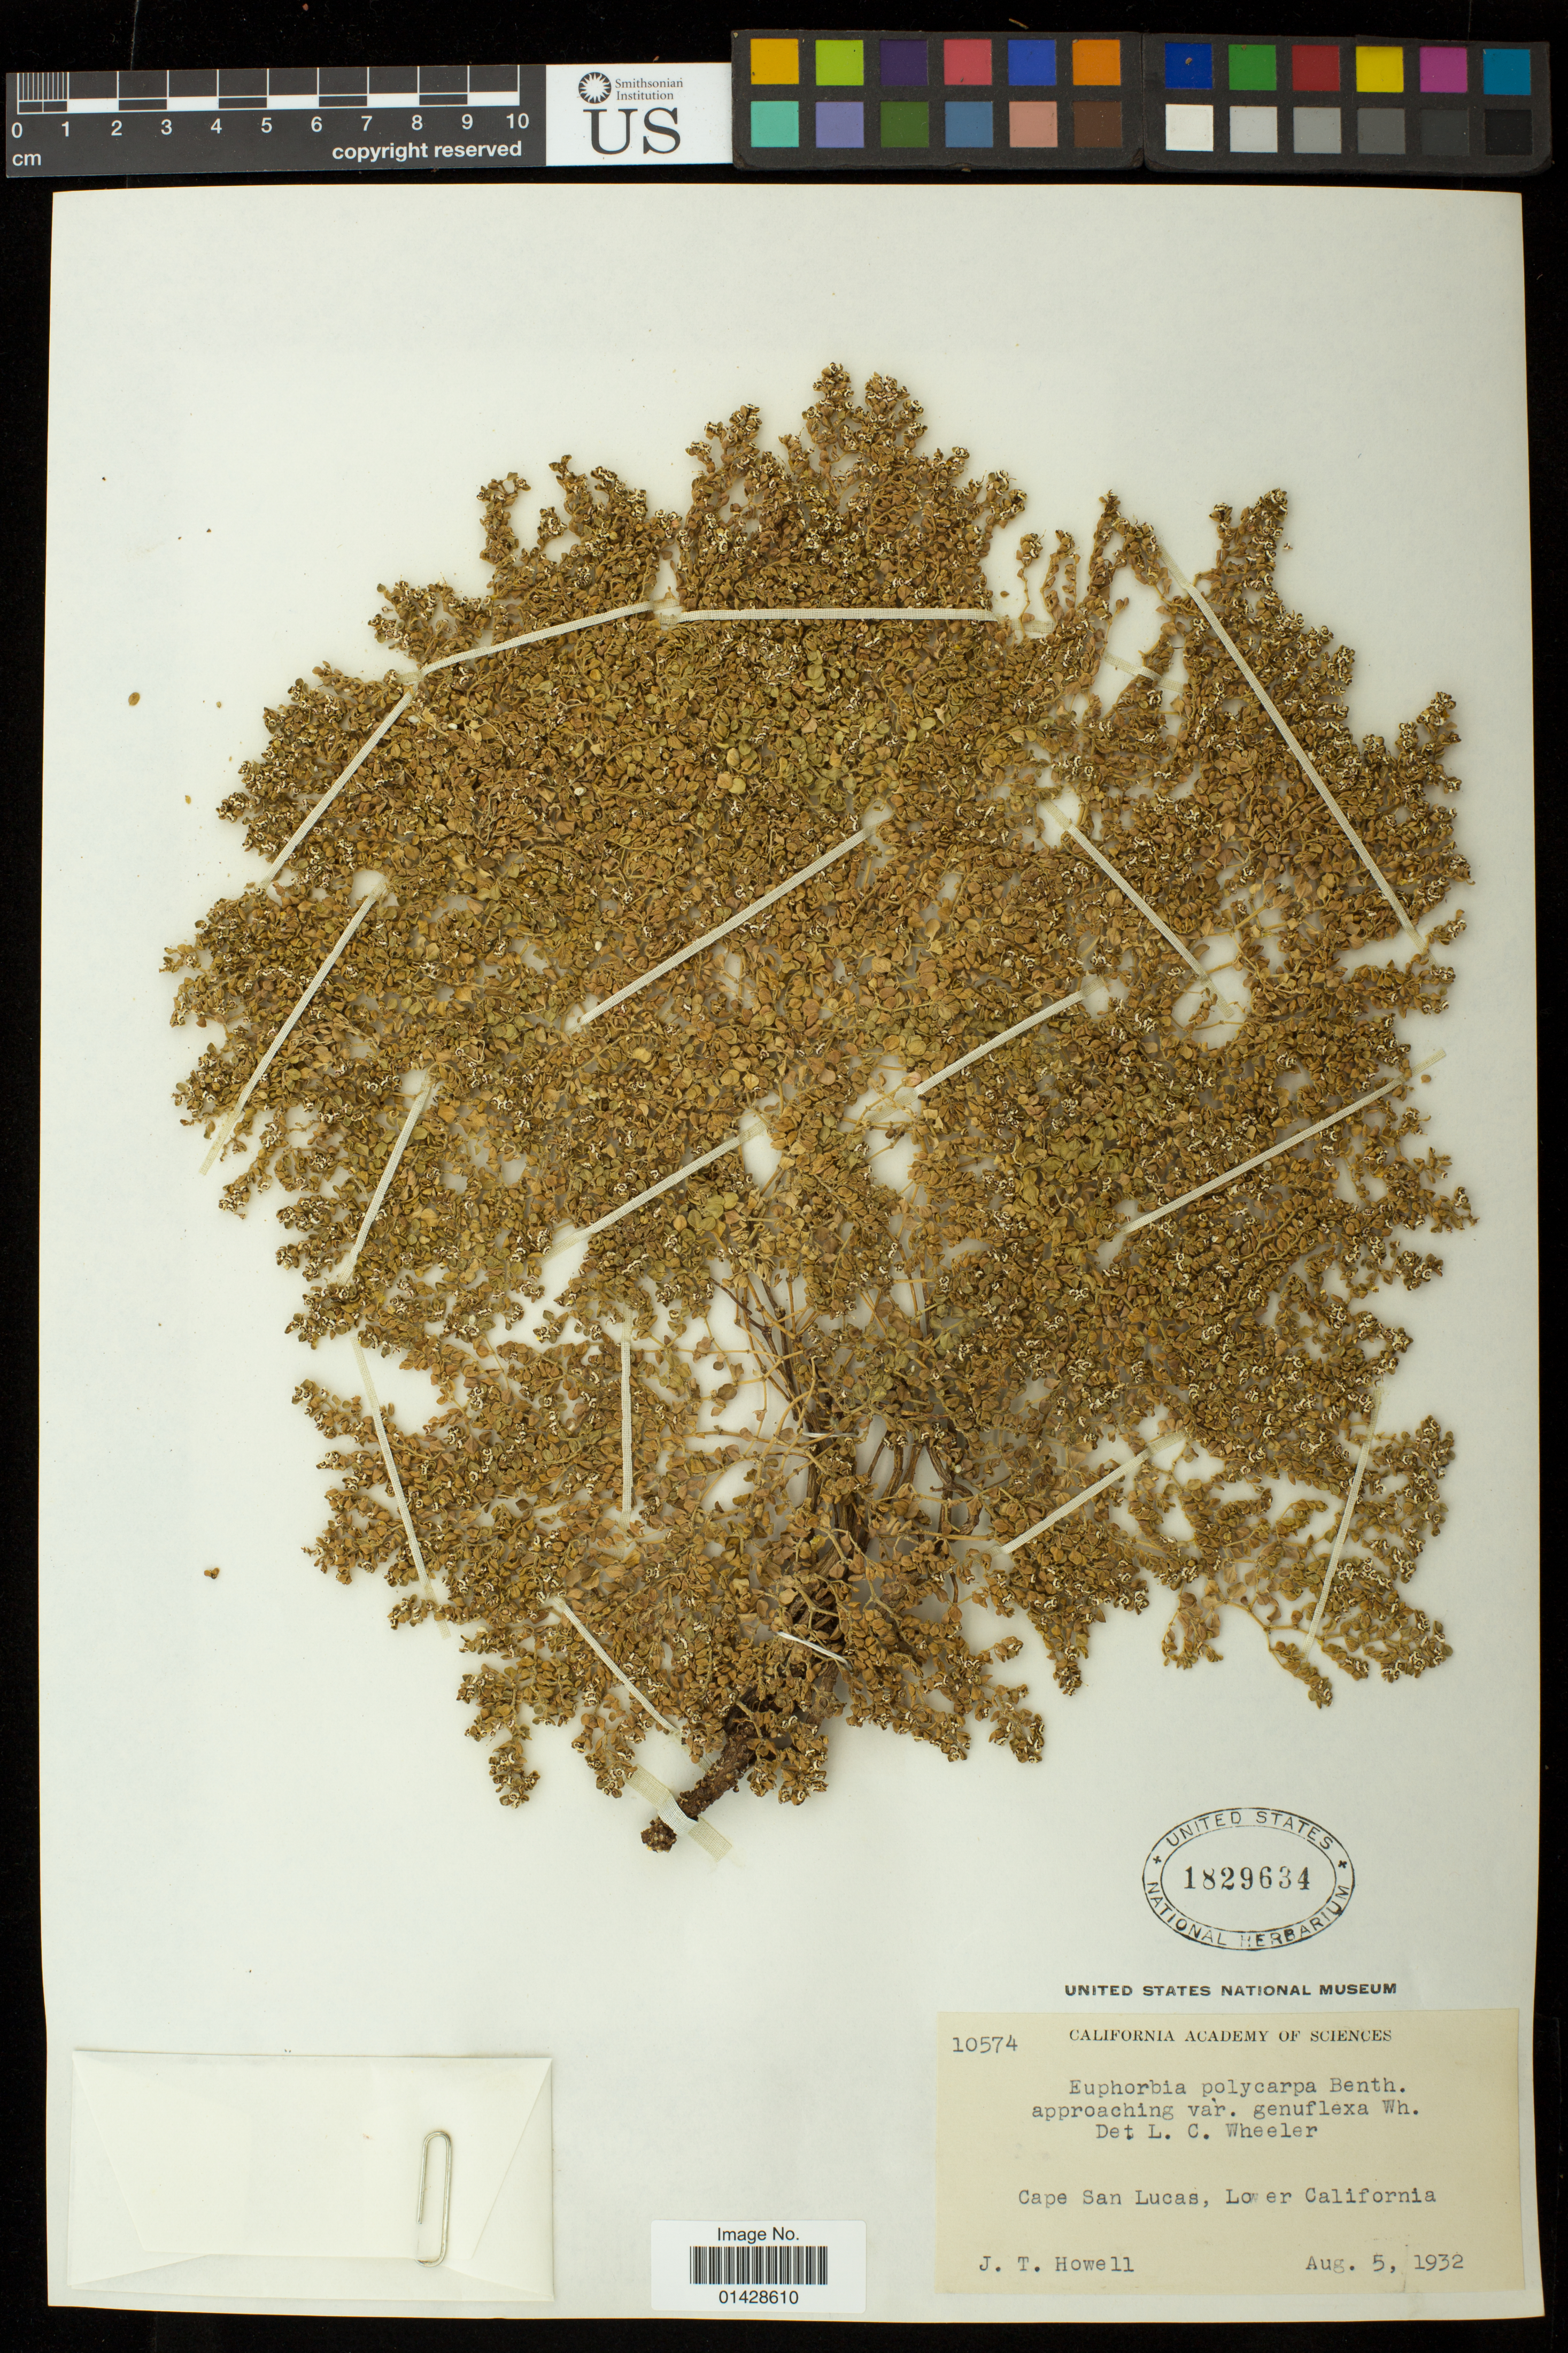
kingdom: Plantae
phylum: Tracheophyta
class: Magnoliopsida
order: Malpighiales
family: Euphorbiaceae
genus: Euphorbia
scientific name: Euphorbia polycarpa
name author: Benth.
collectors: J. T. Howell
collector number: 10574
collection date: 1932-08-05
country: Mexico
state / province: Baja California Sur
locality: Cape San Lucas, Lower California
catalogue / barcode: US 1829634